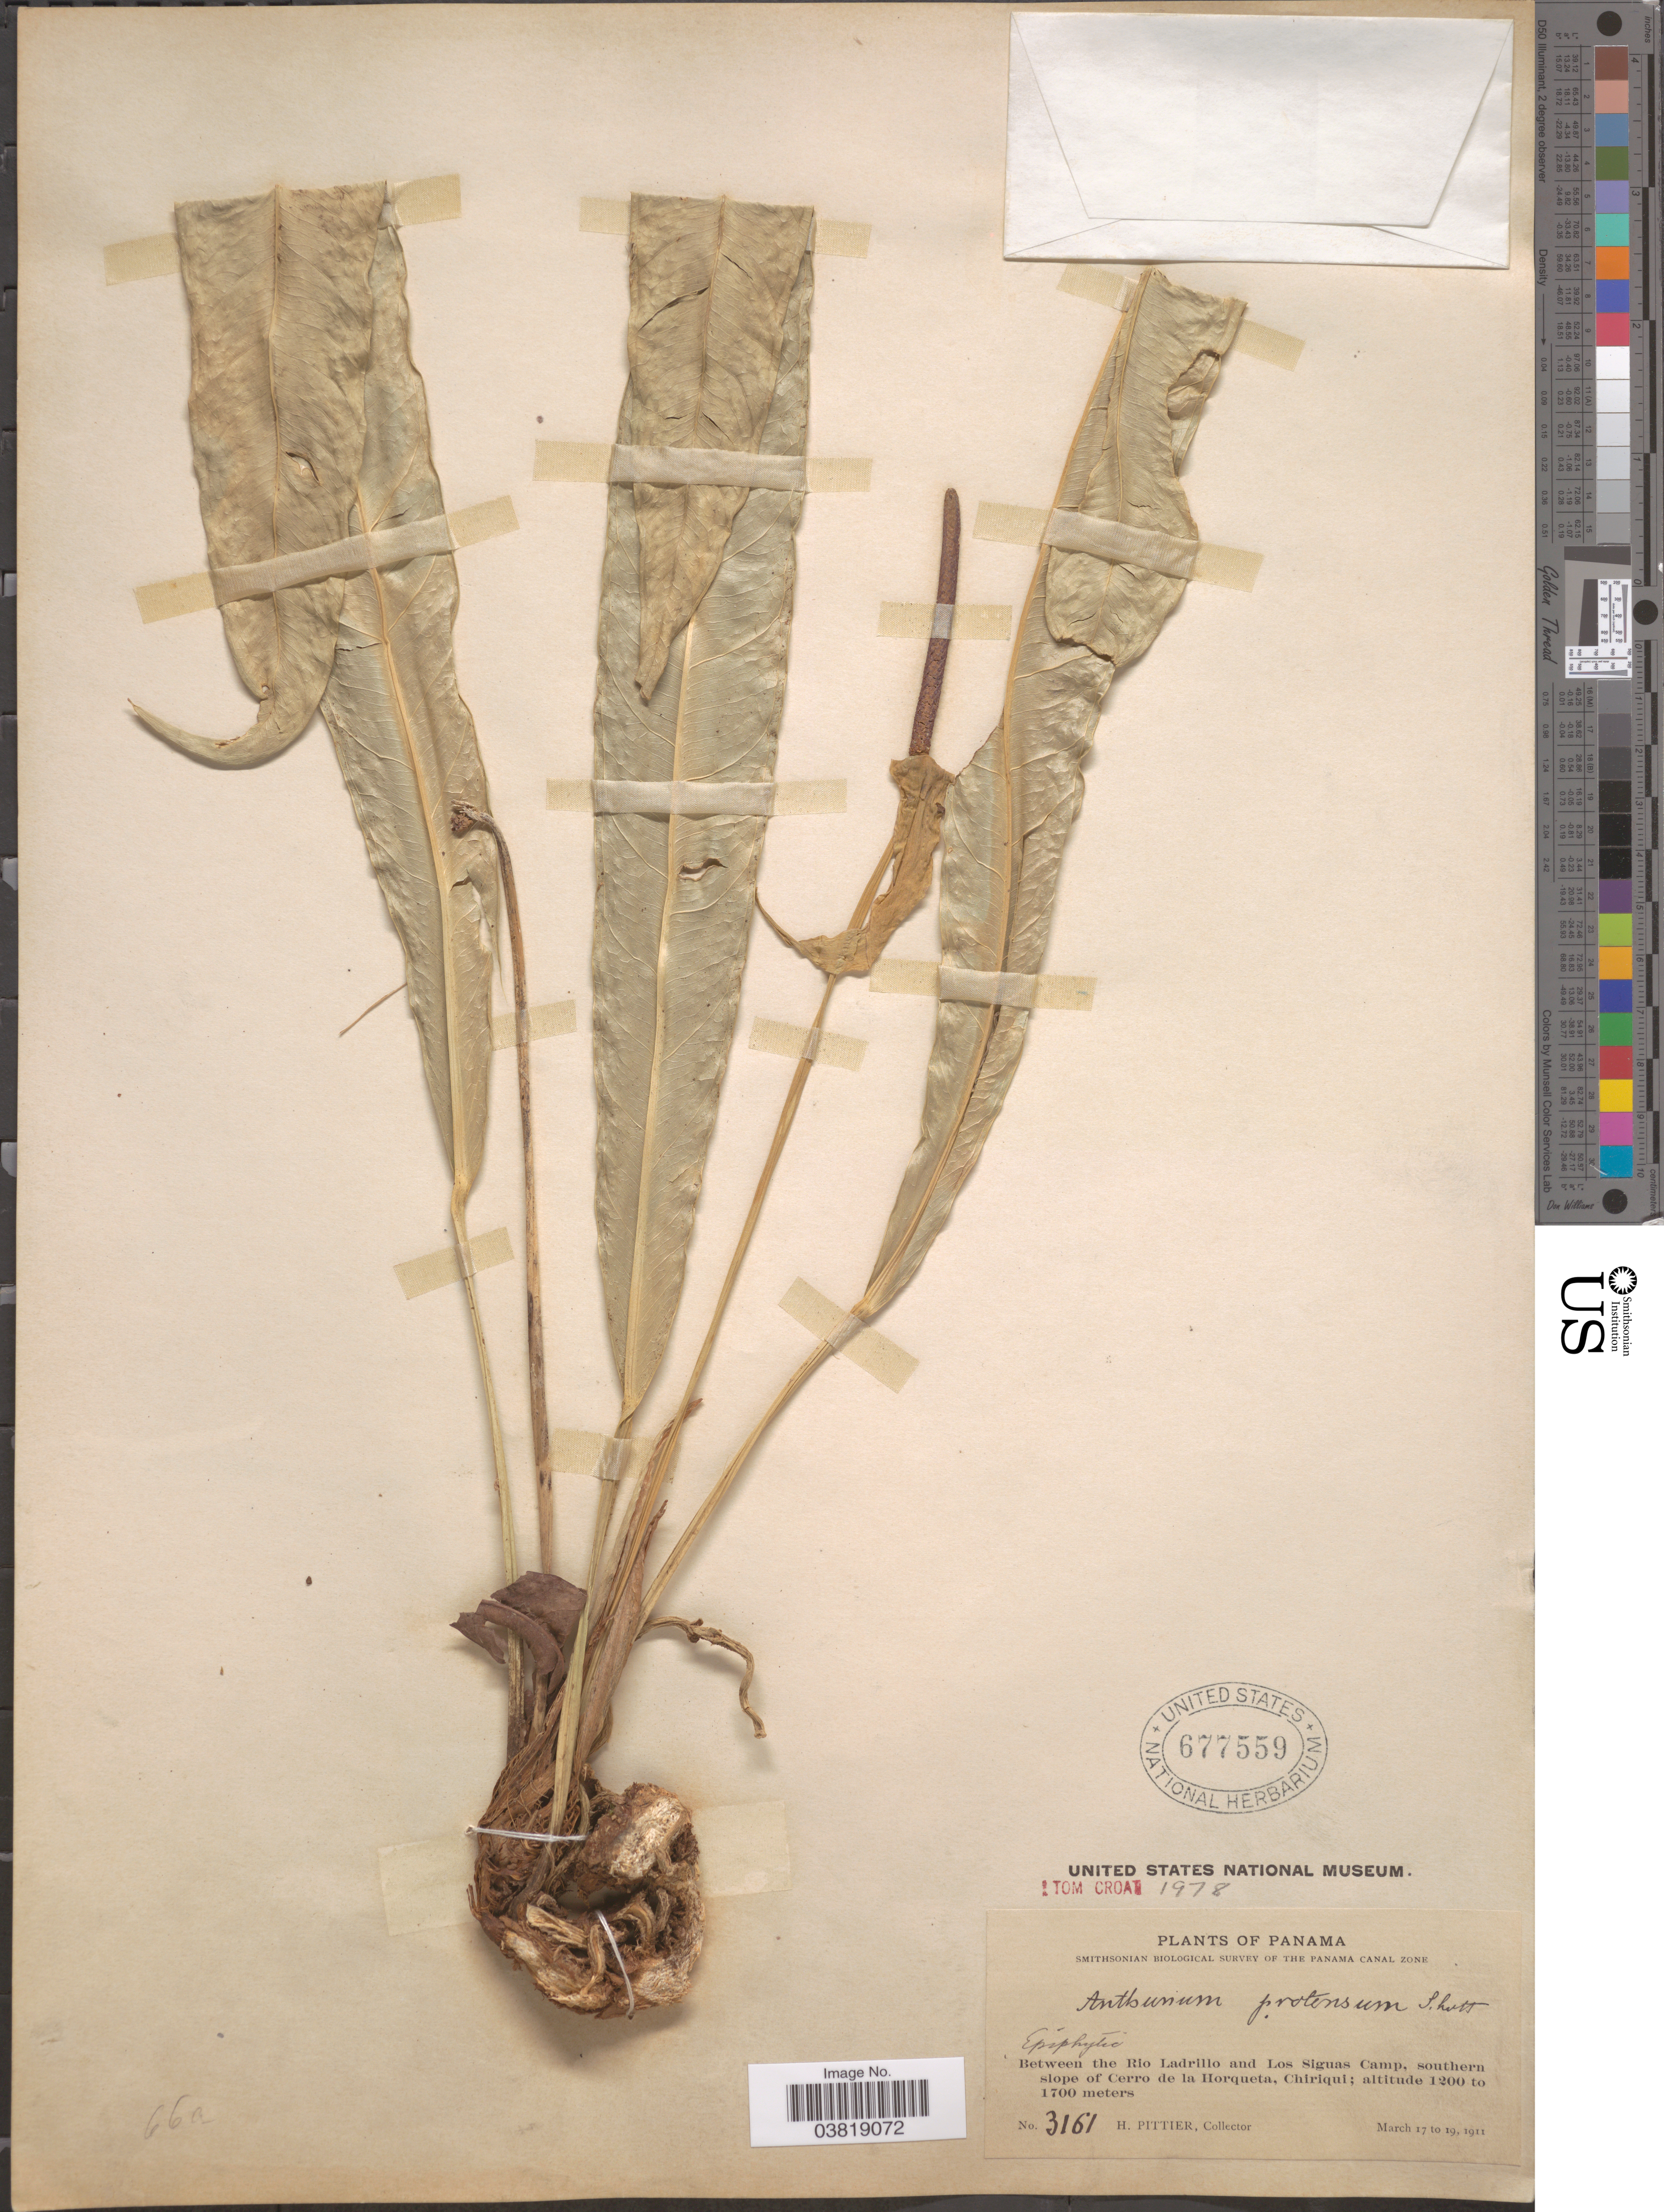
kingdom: Plantae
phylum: Tracheophyta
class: Liliopsida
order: Alismatales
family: Araceae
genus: Anthurium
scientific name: Anthurium protensum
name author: Schott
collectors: H. F. Pittier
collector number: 3161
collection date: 1911-03-17/1911-03-19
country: Panama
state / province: Chiriqui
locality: Between the Rio Ladrillo and Los Siguas Camp, southern slope of Cerro de la Horqueta.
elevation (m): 1200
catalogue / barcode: US 677559